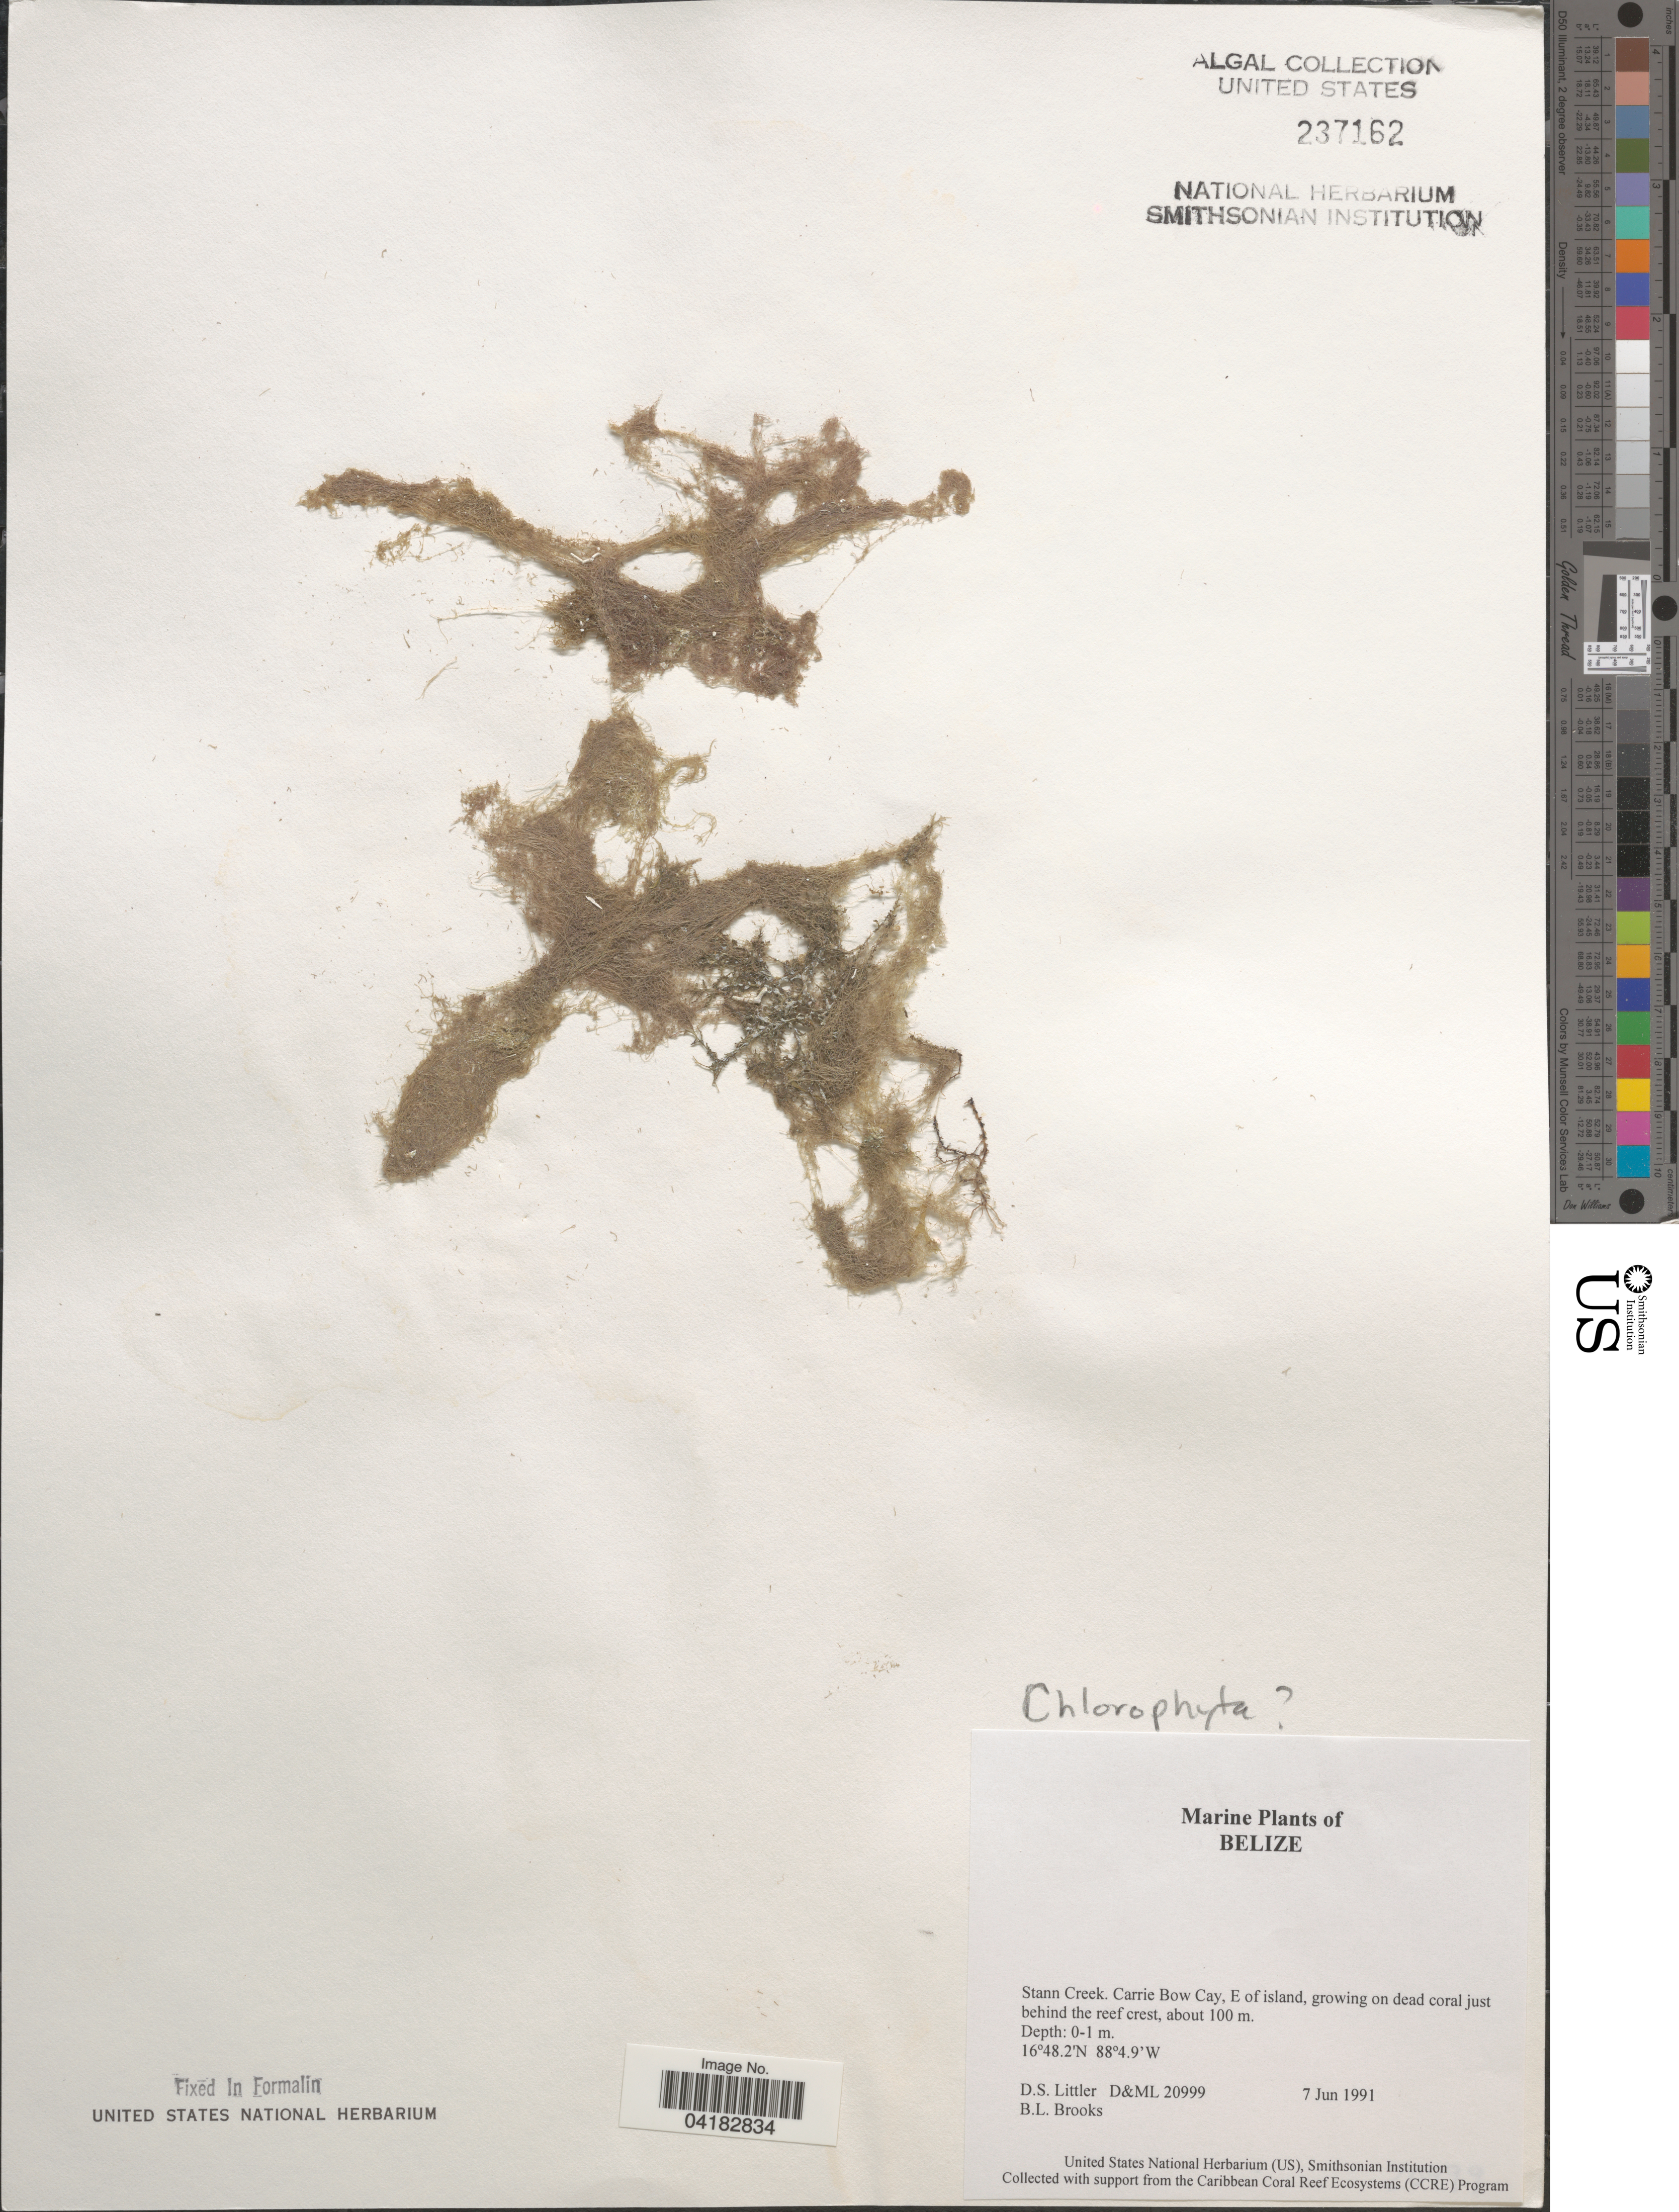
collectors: D. S. Littler & B. Brooks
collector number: D&ML20999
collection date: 1991-06-07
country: Belize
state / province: Stann Creek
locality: Carrie Bow Cay, E of island, growing on dead coral just behind the reef crest, about 100 m.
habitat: growing on dead coral just behind the reef crest.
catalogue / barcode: US 237162